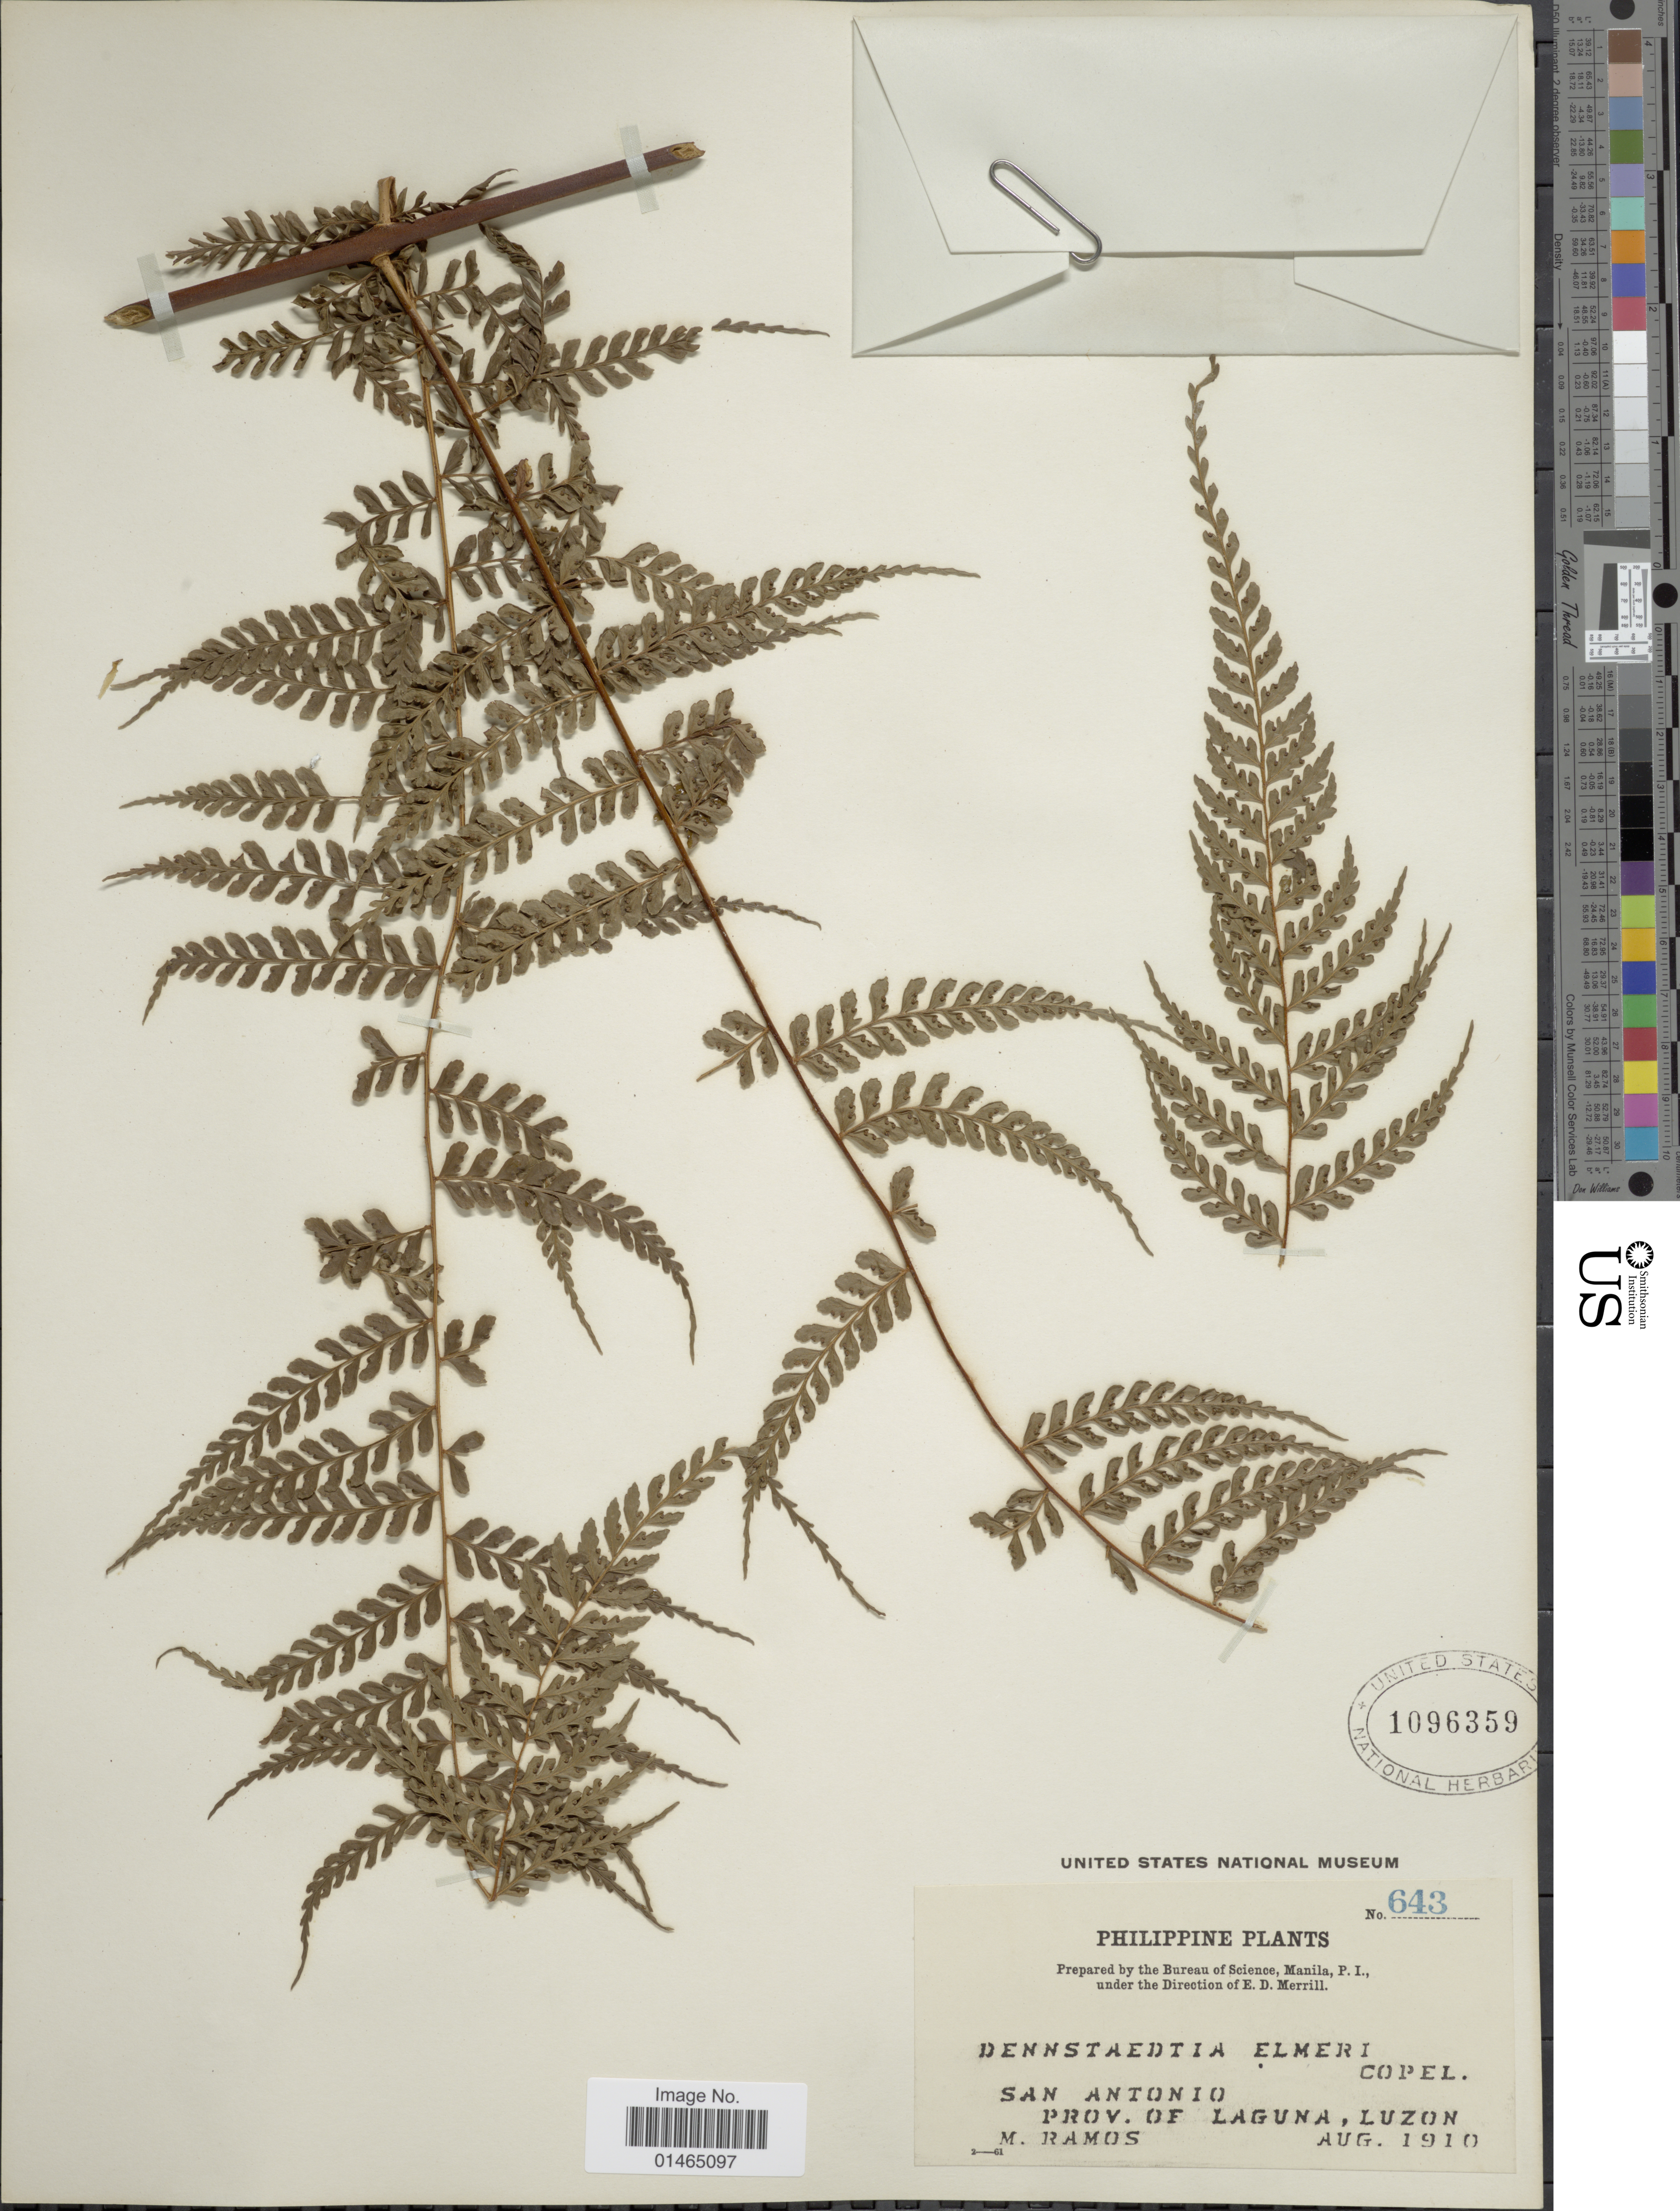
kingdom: Plantae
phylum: Tracheophyta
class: Polypodiopsida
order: Polypodiales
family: Dennstaedtiaceae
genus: Dennstaedtia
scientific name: Dennstaedtia elmeri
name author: Copel. in Elmer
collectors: M. Ramos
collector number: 643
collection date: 1910-08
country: Philippines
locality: San Antonio. Prov. of Laguna, Luzon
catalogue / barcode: US 1096359